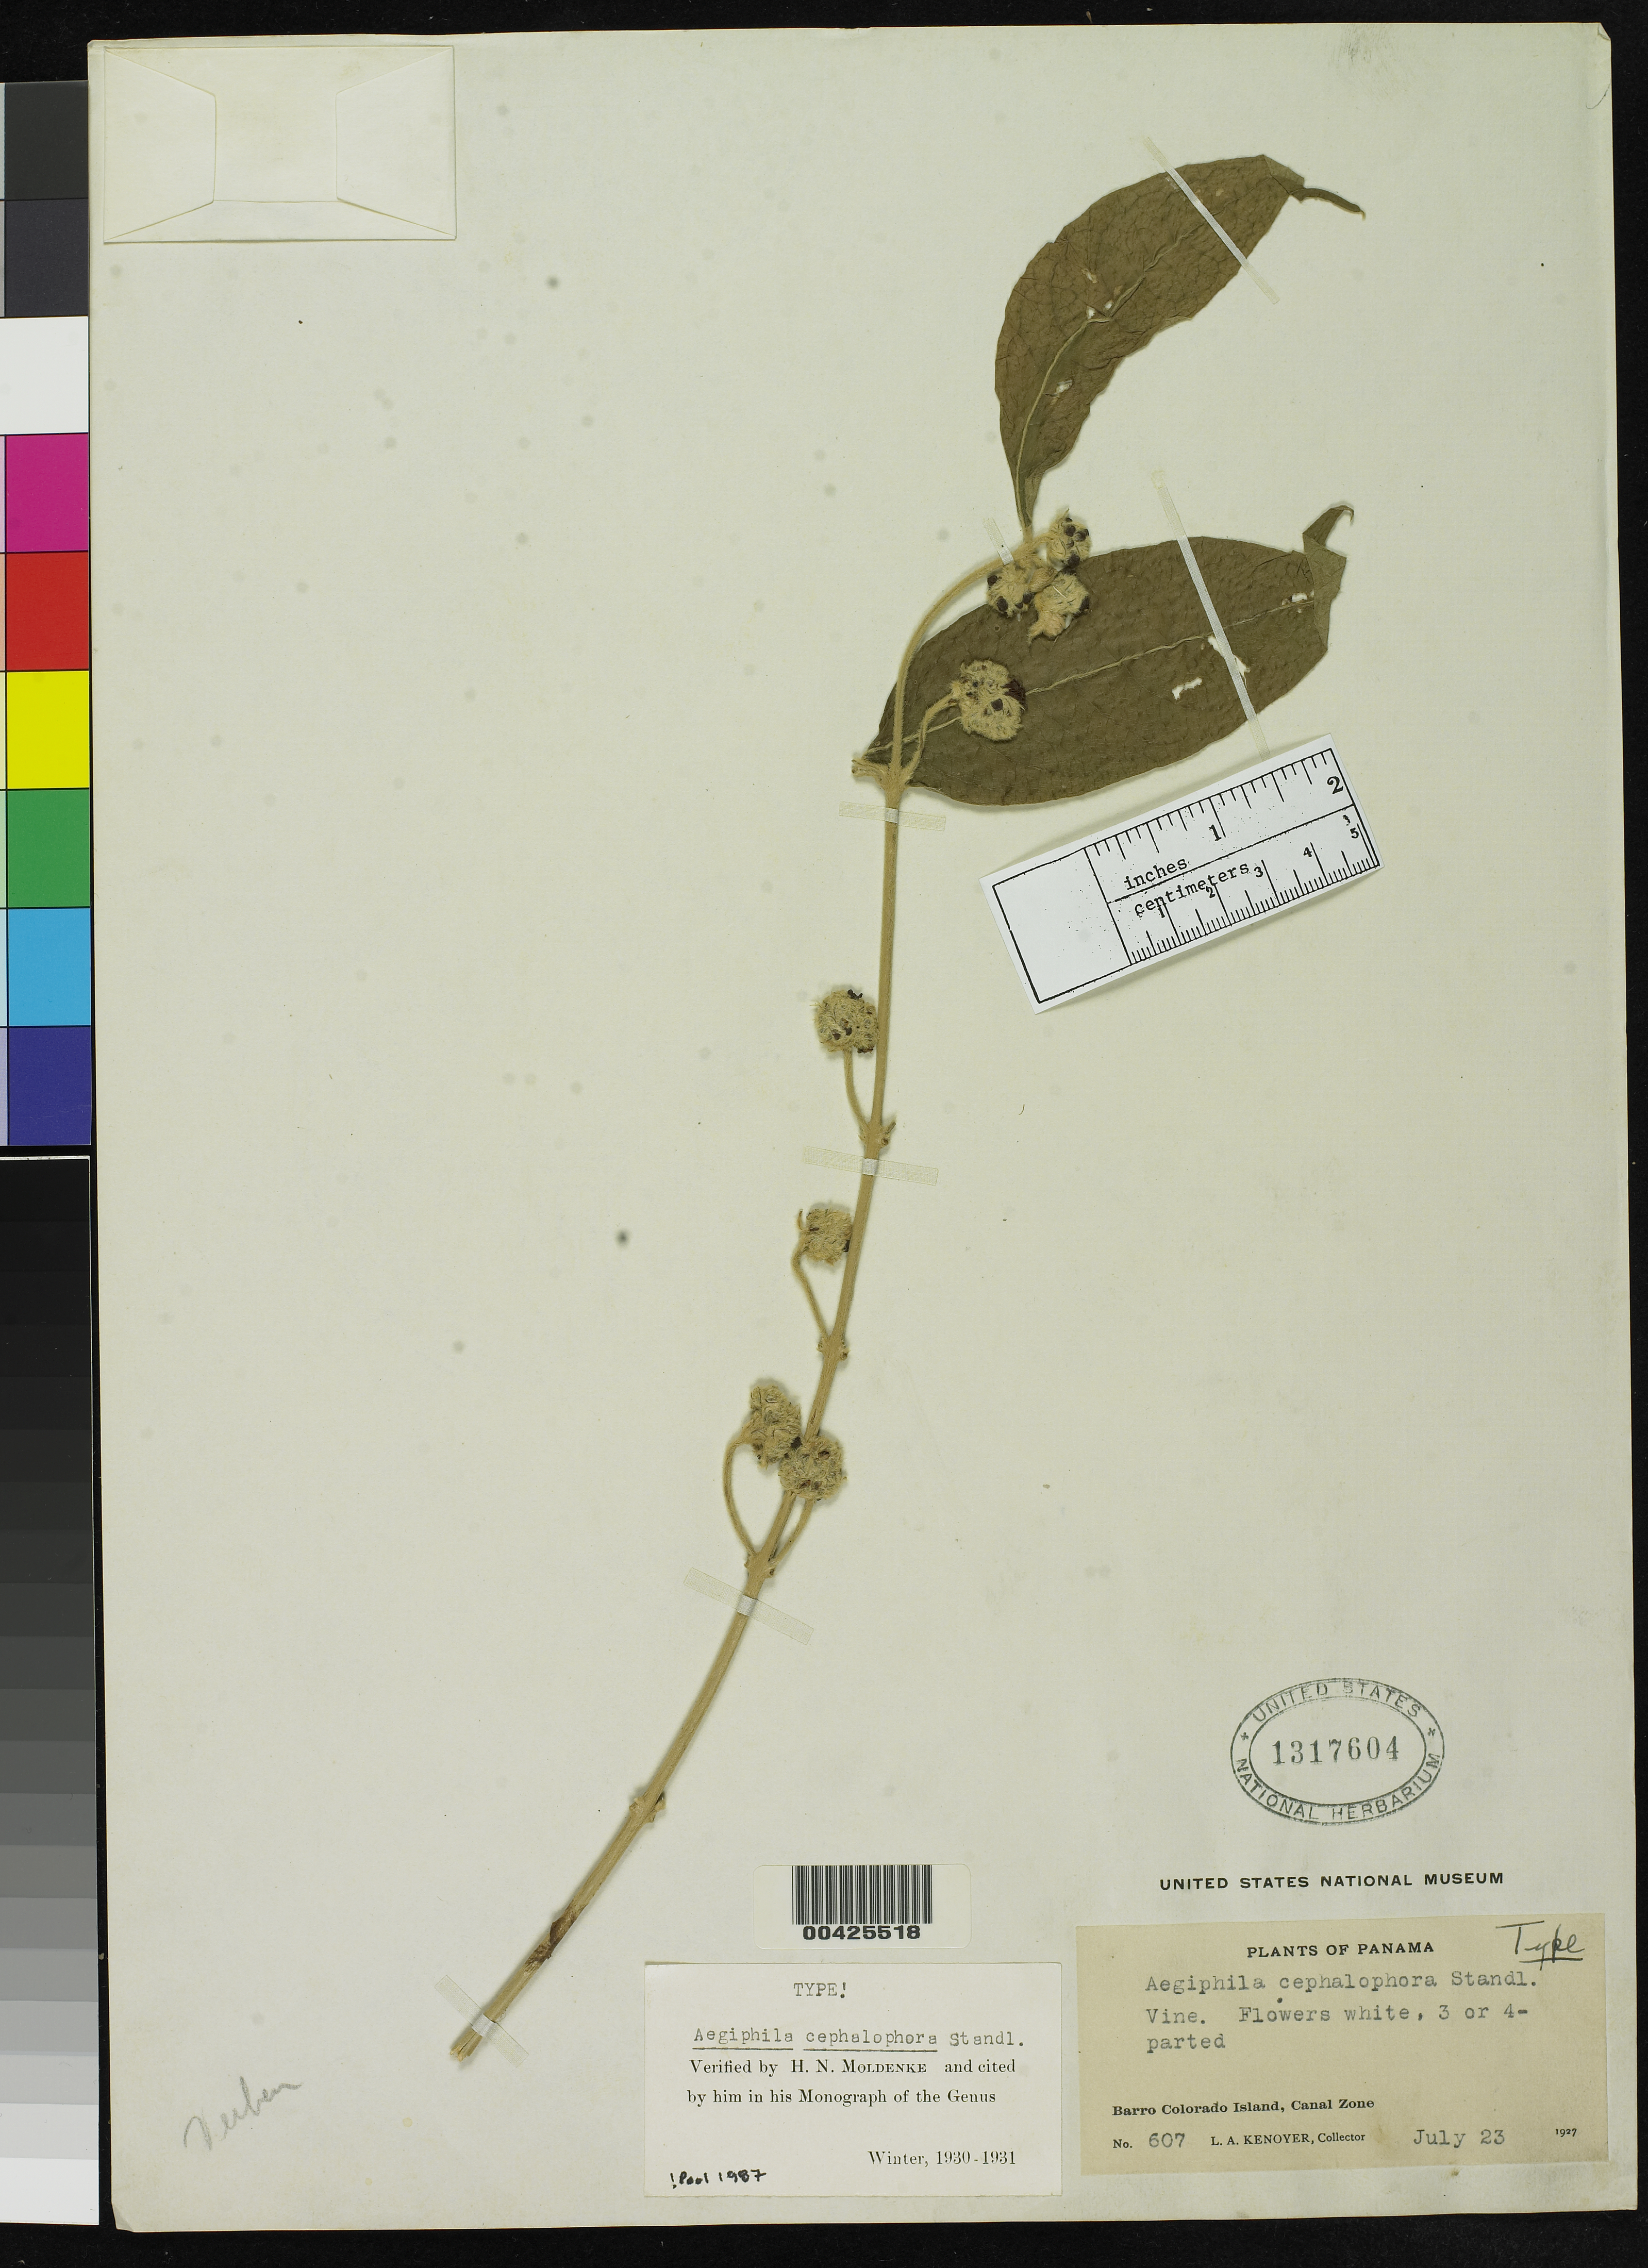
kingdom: Plantae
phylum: Tracheophyta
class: Magnoliopsida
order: Lamiales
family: Lamiaceae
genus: Aegiphila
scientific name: Aegiphila cephalophora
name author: Standl.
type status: Holotype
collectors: L. A. Kenoyer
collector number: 607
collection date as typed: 23 Jul 1927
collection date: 1927-07-23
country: Panama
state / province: Panamá Oeste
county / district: Canal Zone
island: Barro Colorado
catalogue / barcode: US 1317604